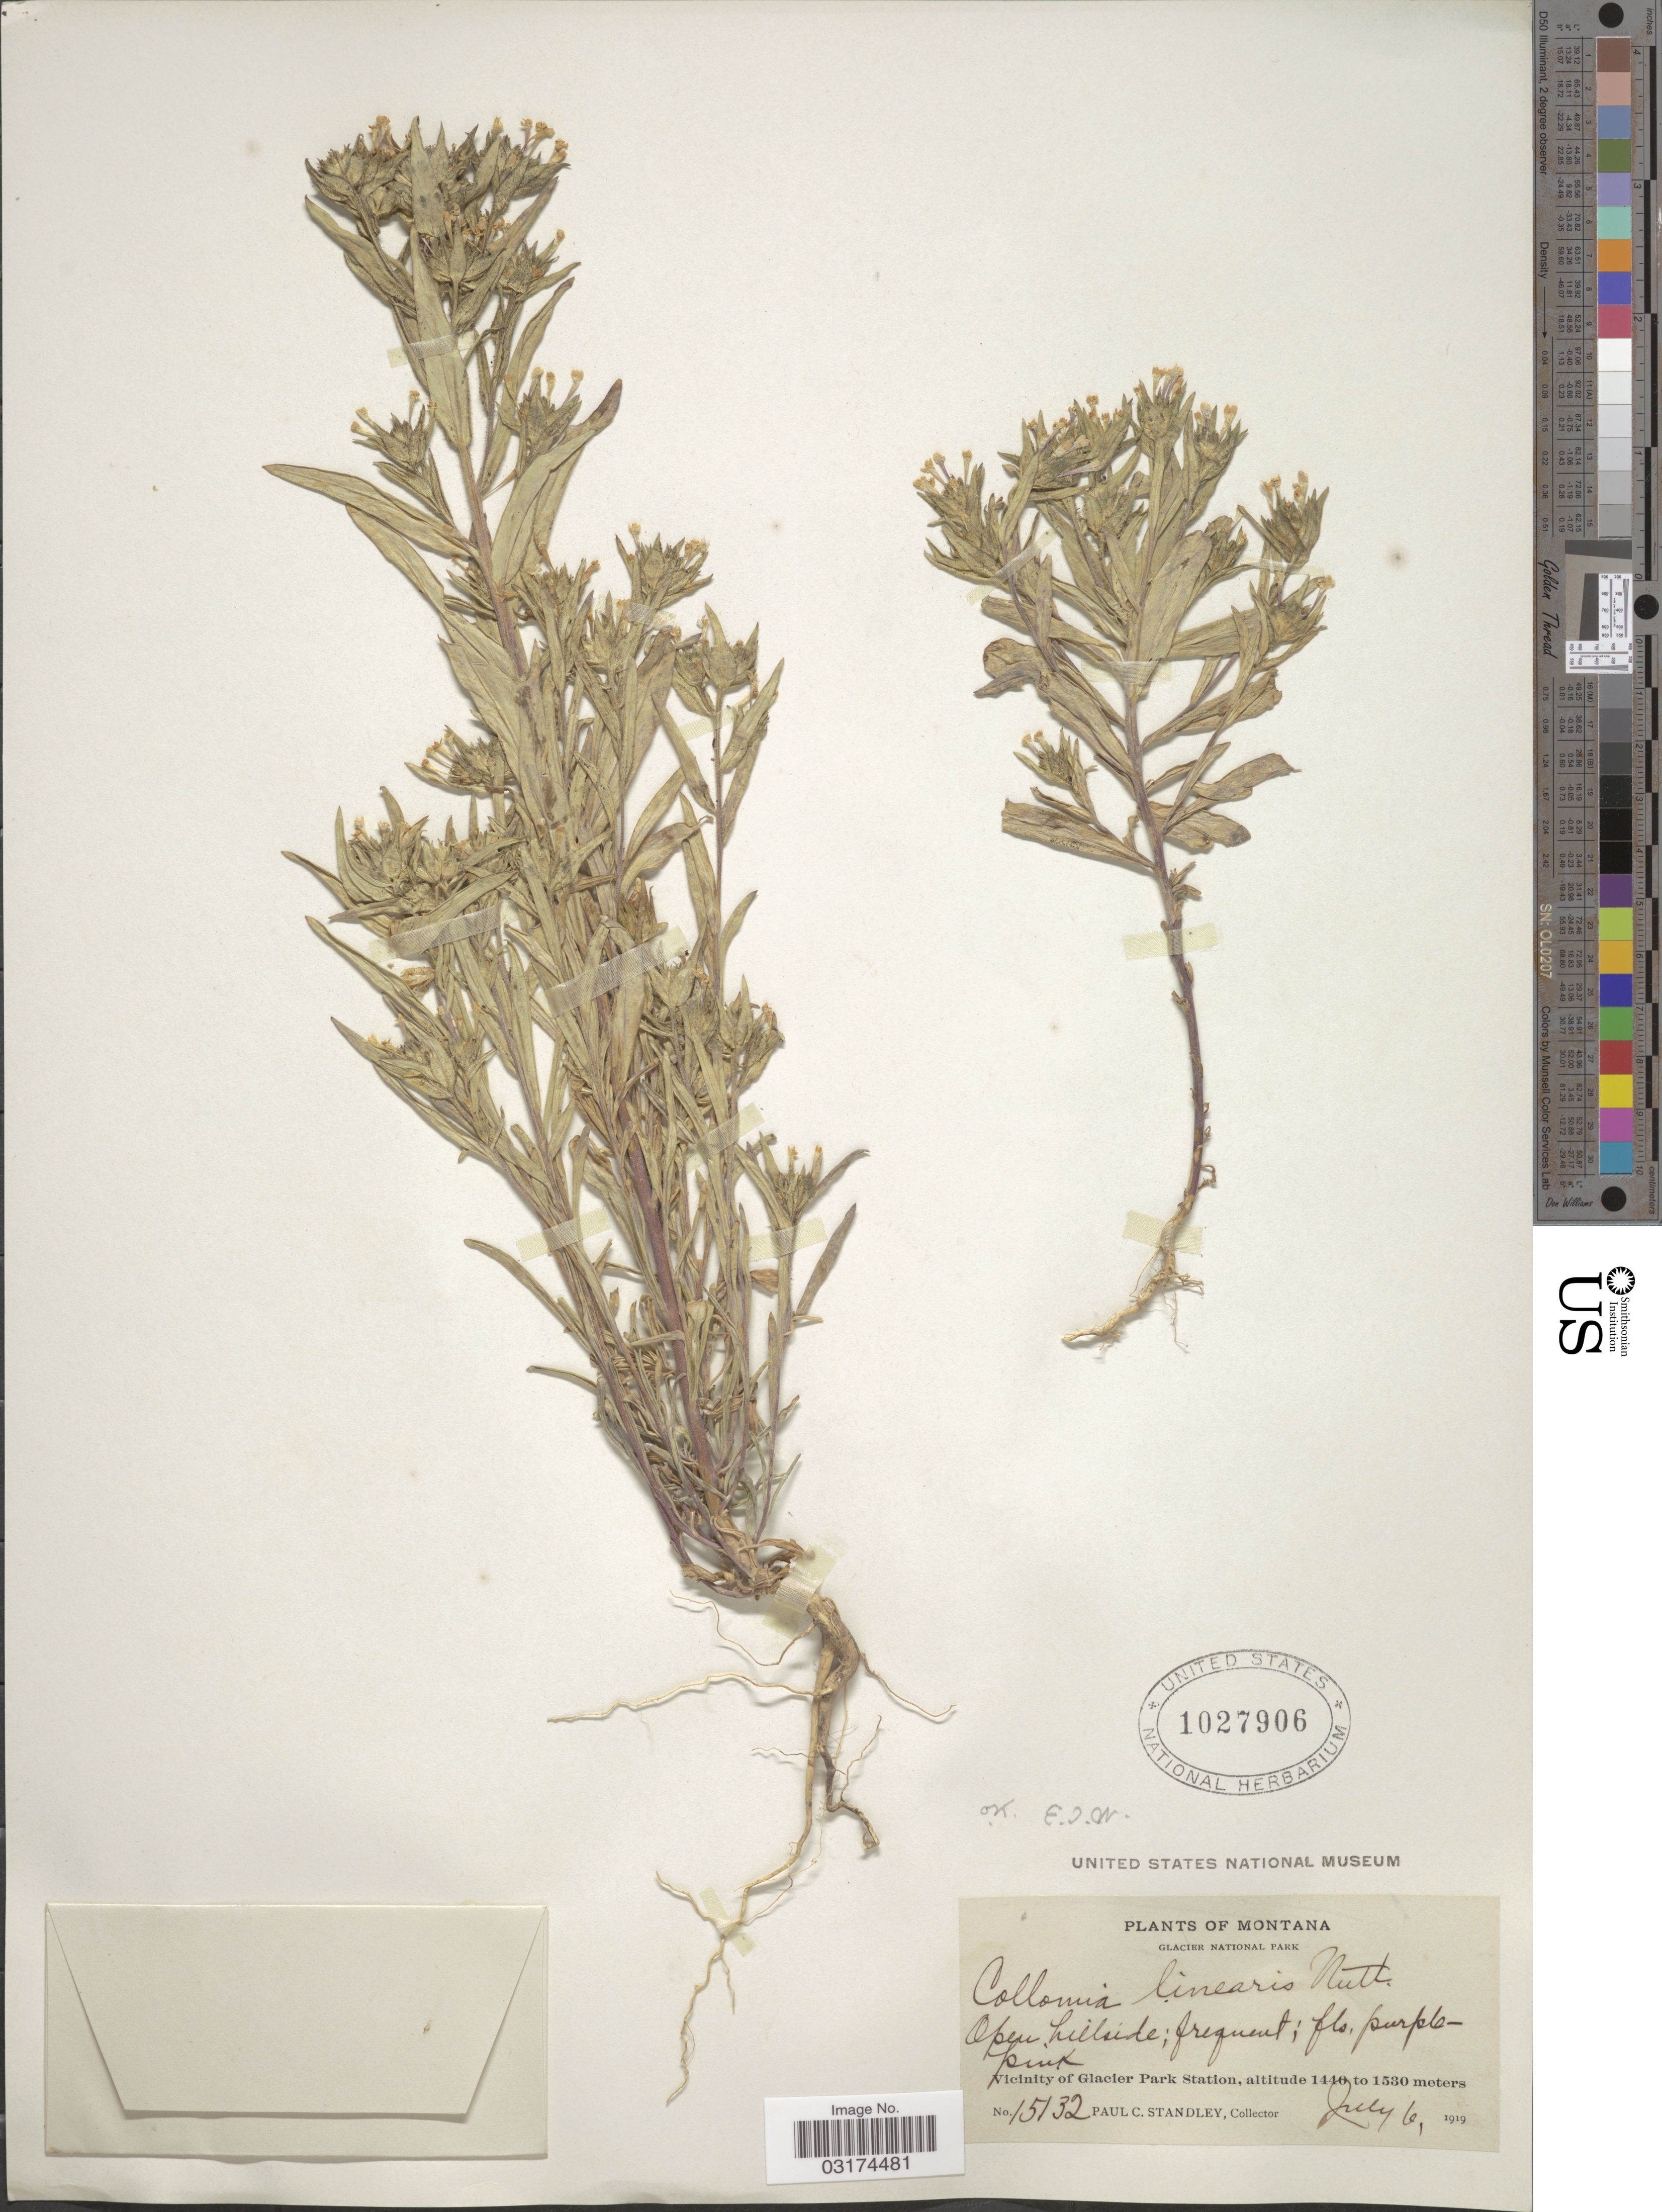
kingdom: Plantae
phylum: Tracheophyta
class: Magnoliopsida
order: Ericales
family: Polemoniaceae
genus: Collomia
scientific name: Collomia linearis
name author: Nutt.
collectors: P. C. Standley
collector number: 15132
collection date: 1919-07-06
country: United States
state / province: Montana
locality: Vicinity of Glacier Park Station. Glacier National Montana.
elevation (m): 1440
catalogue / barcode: US 1027906